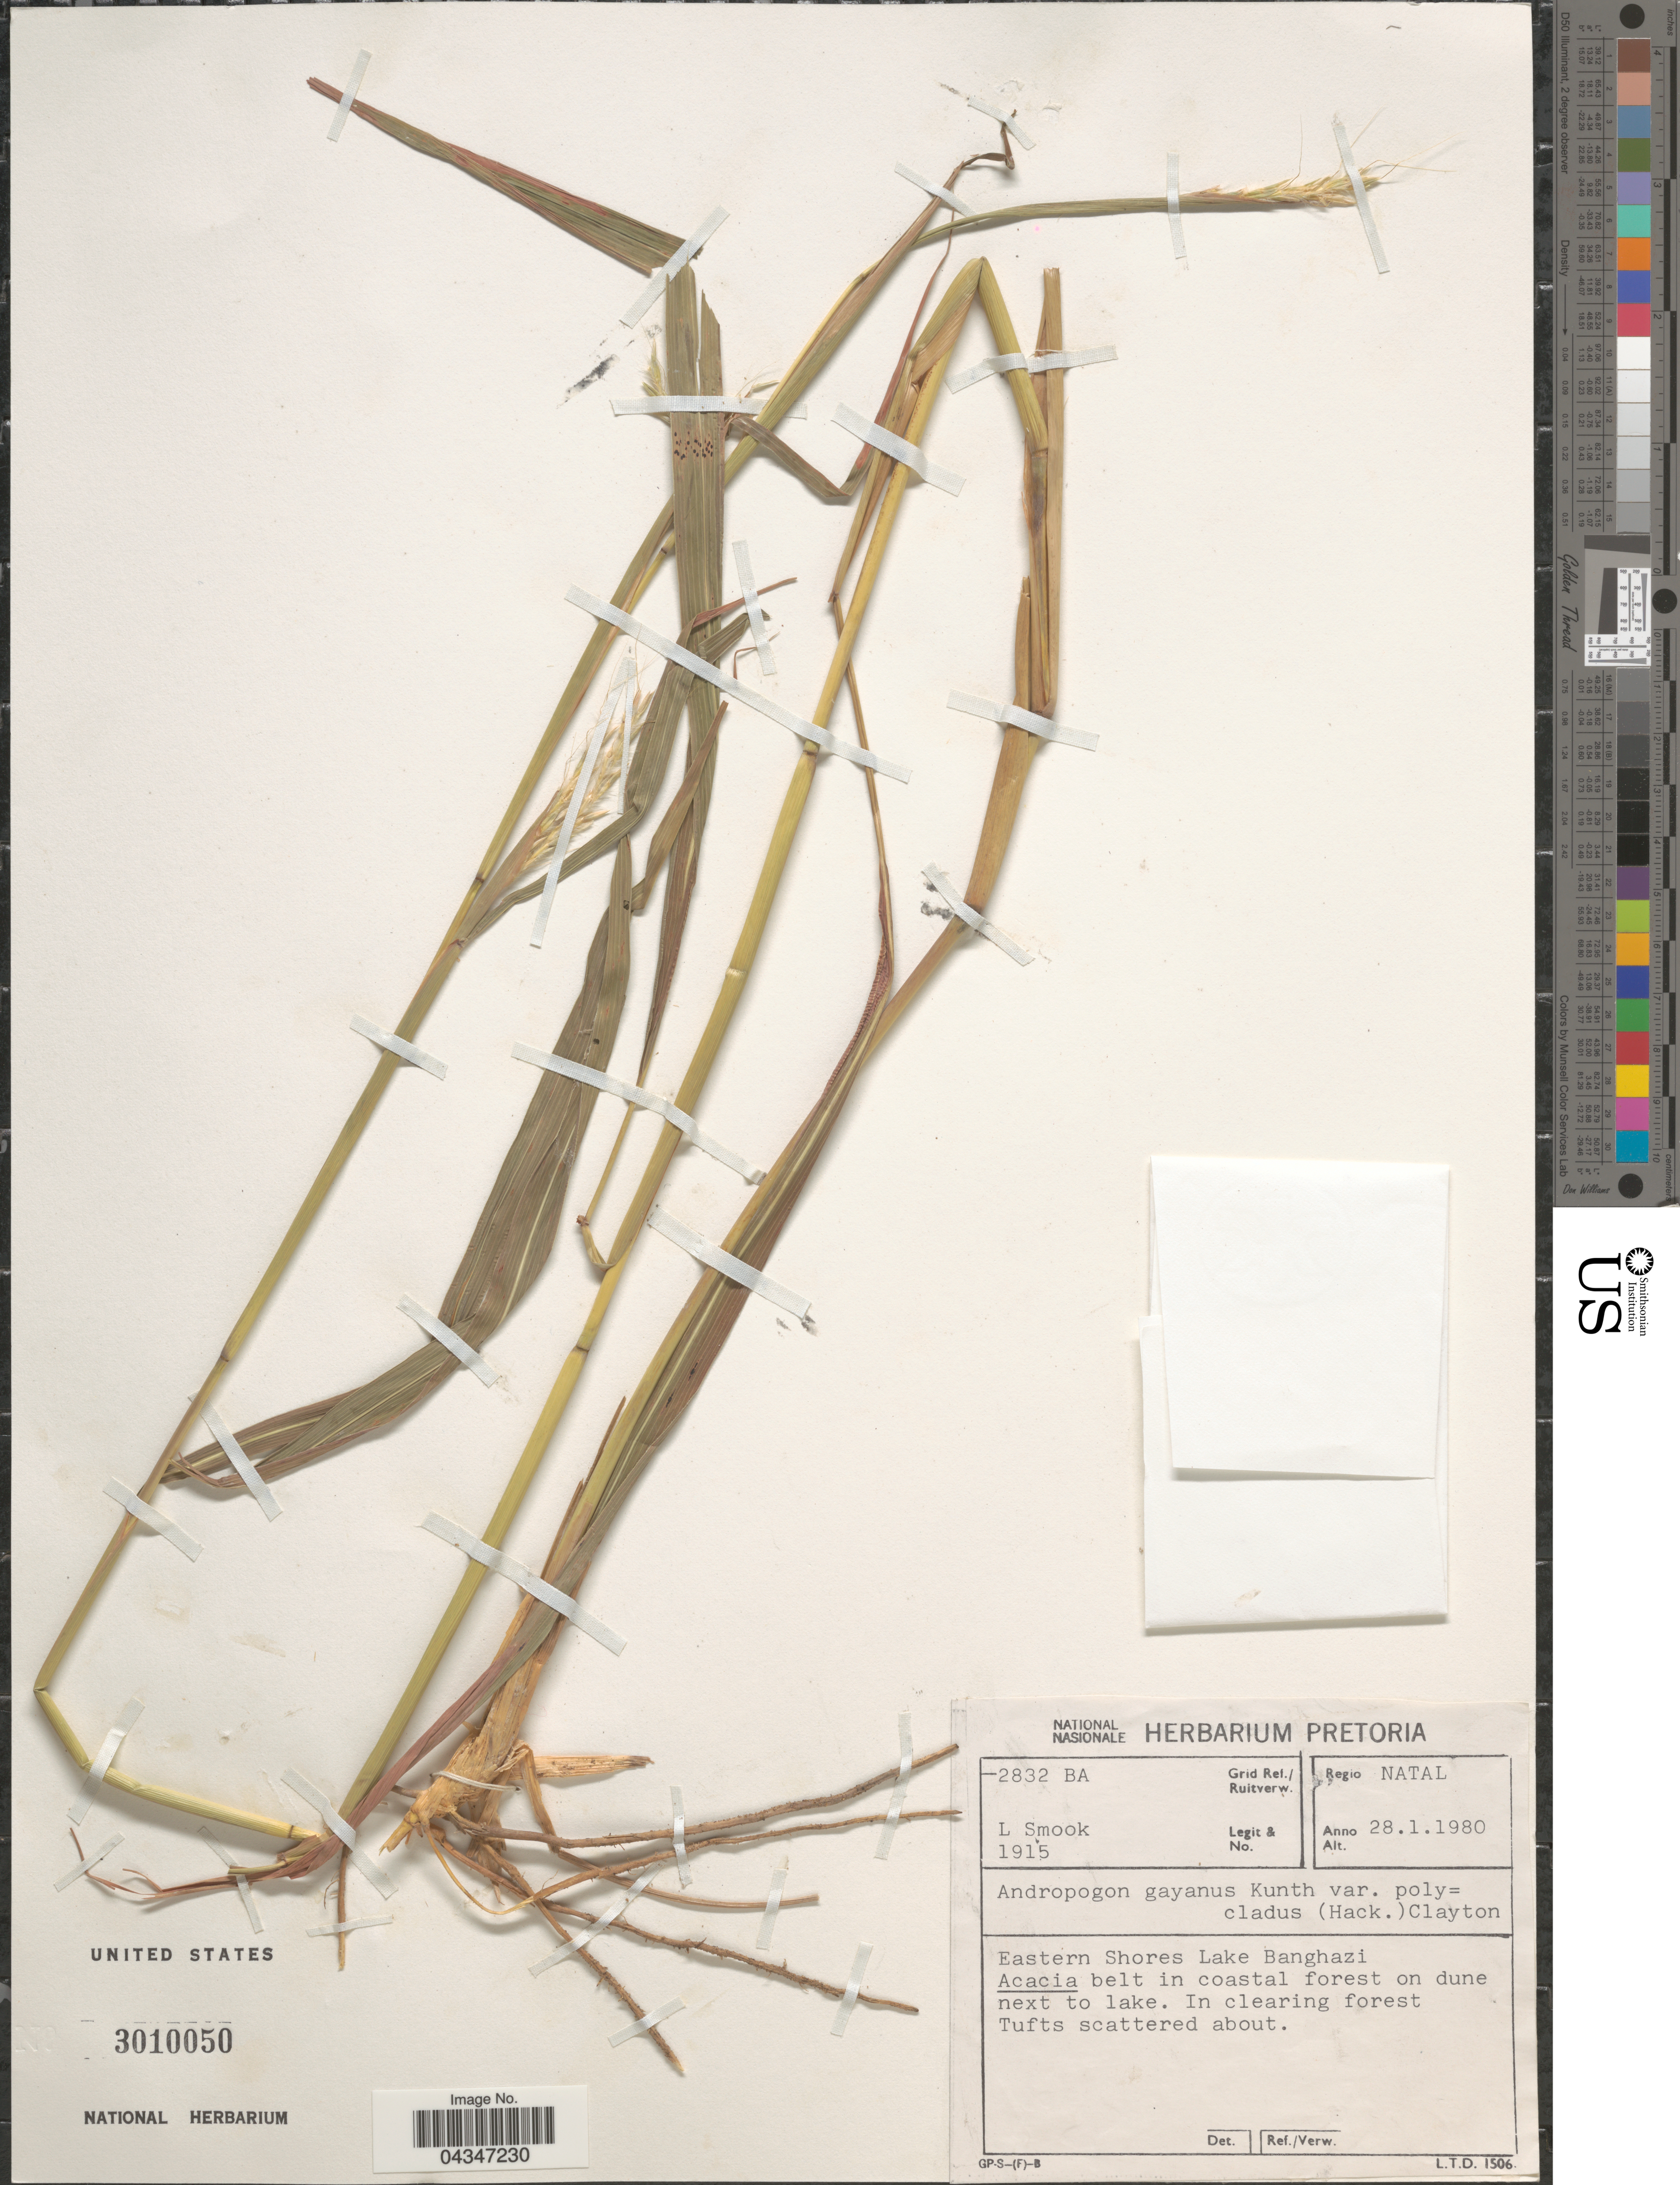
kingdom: Plantae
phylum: Tracheophyta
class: Liliopsida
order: Poales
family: Poaceae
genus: Andropogon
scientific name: Andropogon gayanus var. polycladus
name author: (Hack.) Clayton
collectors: L. Smook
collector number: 1915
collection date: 1980-01-28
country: South Africa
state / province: KwaZulu-Natal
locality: Grid Ref./ Ruitverw. -2832 BA. Regio Natal. Eastern Shores Lake Banghazi. Acacia belt in coastal forest on dune next to lake.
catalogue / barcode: US 3010050